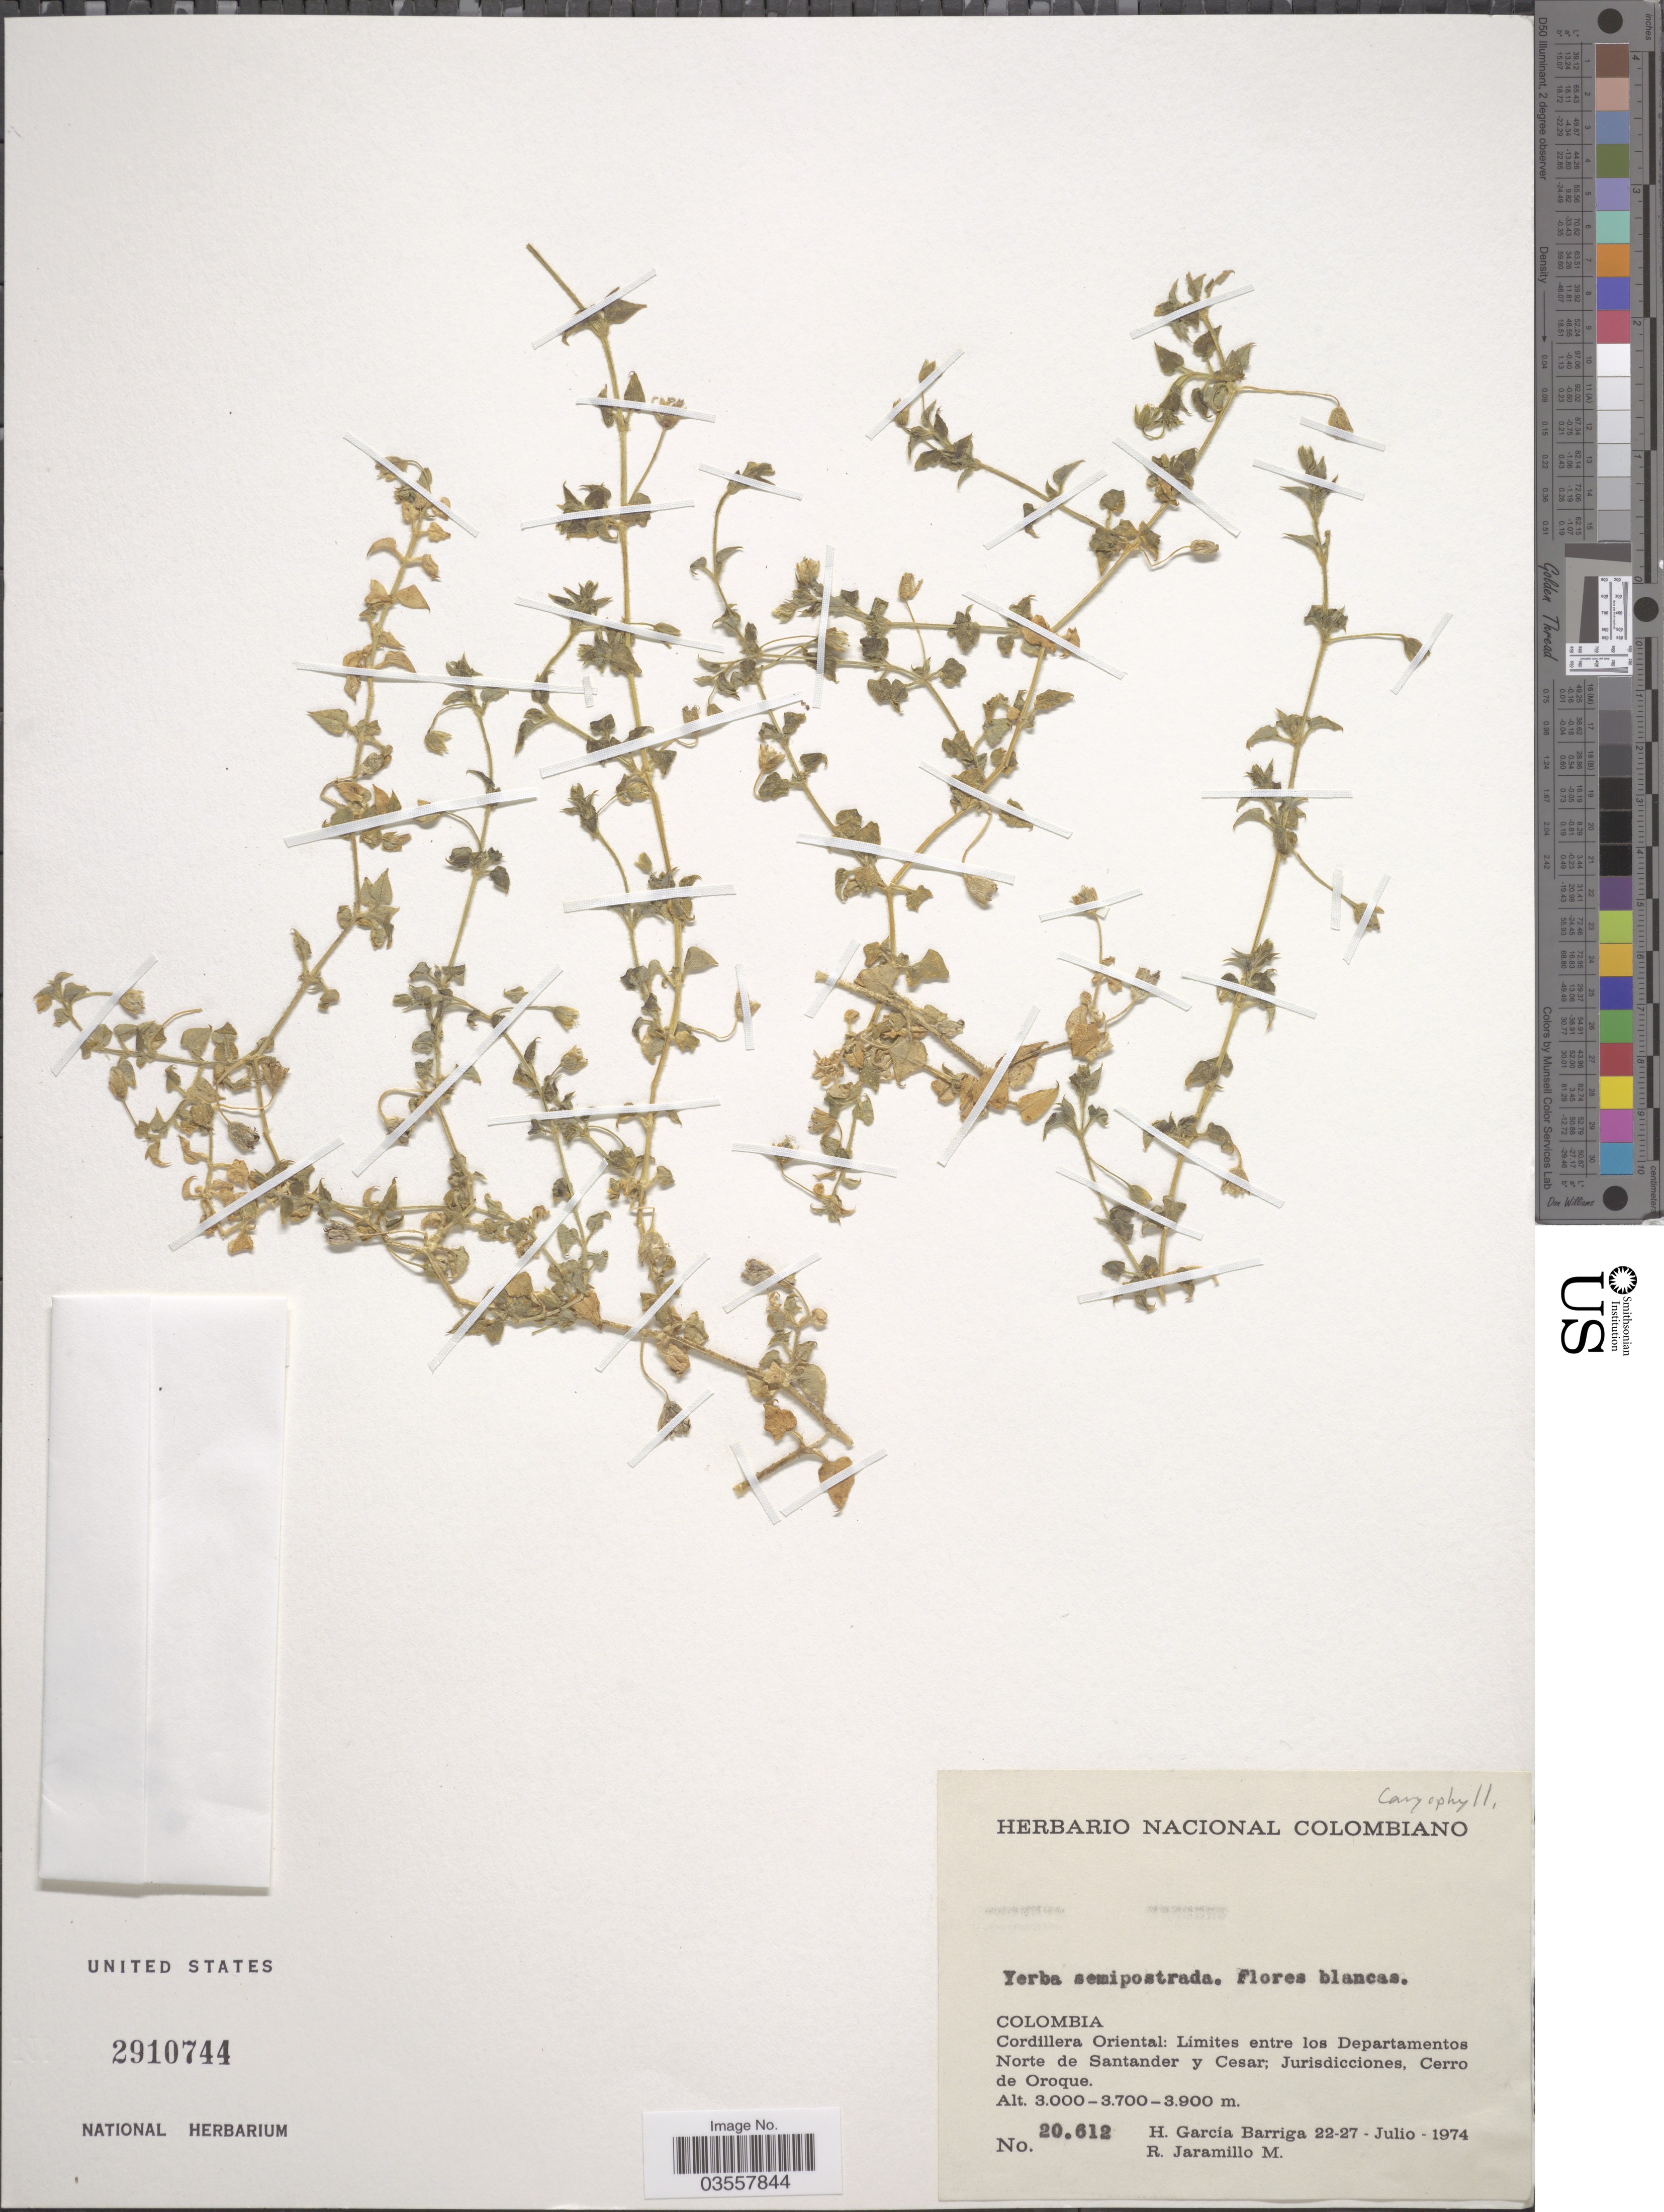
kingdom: Plantae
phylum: Tracheophyta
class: Magnoliopsida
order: Caryophyllales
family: Caryophyllaceae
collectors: H. García Barriga & R. Jaramillo M.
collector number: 20612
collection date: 1974-07-22/1974-07-27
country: Colombia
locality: Cordillera Oriental: Límites entre los Departamentos Norte de Santander y Cesar; Jurisdicciones, Cerro de Oroque.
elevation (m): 3000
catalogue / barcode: US 2910744